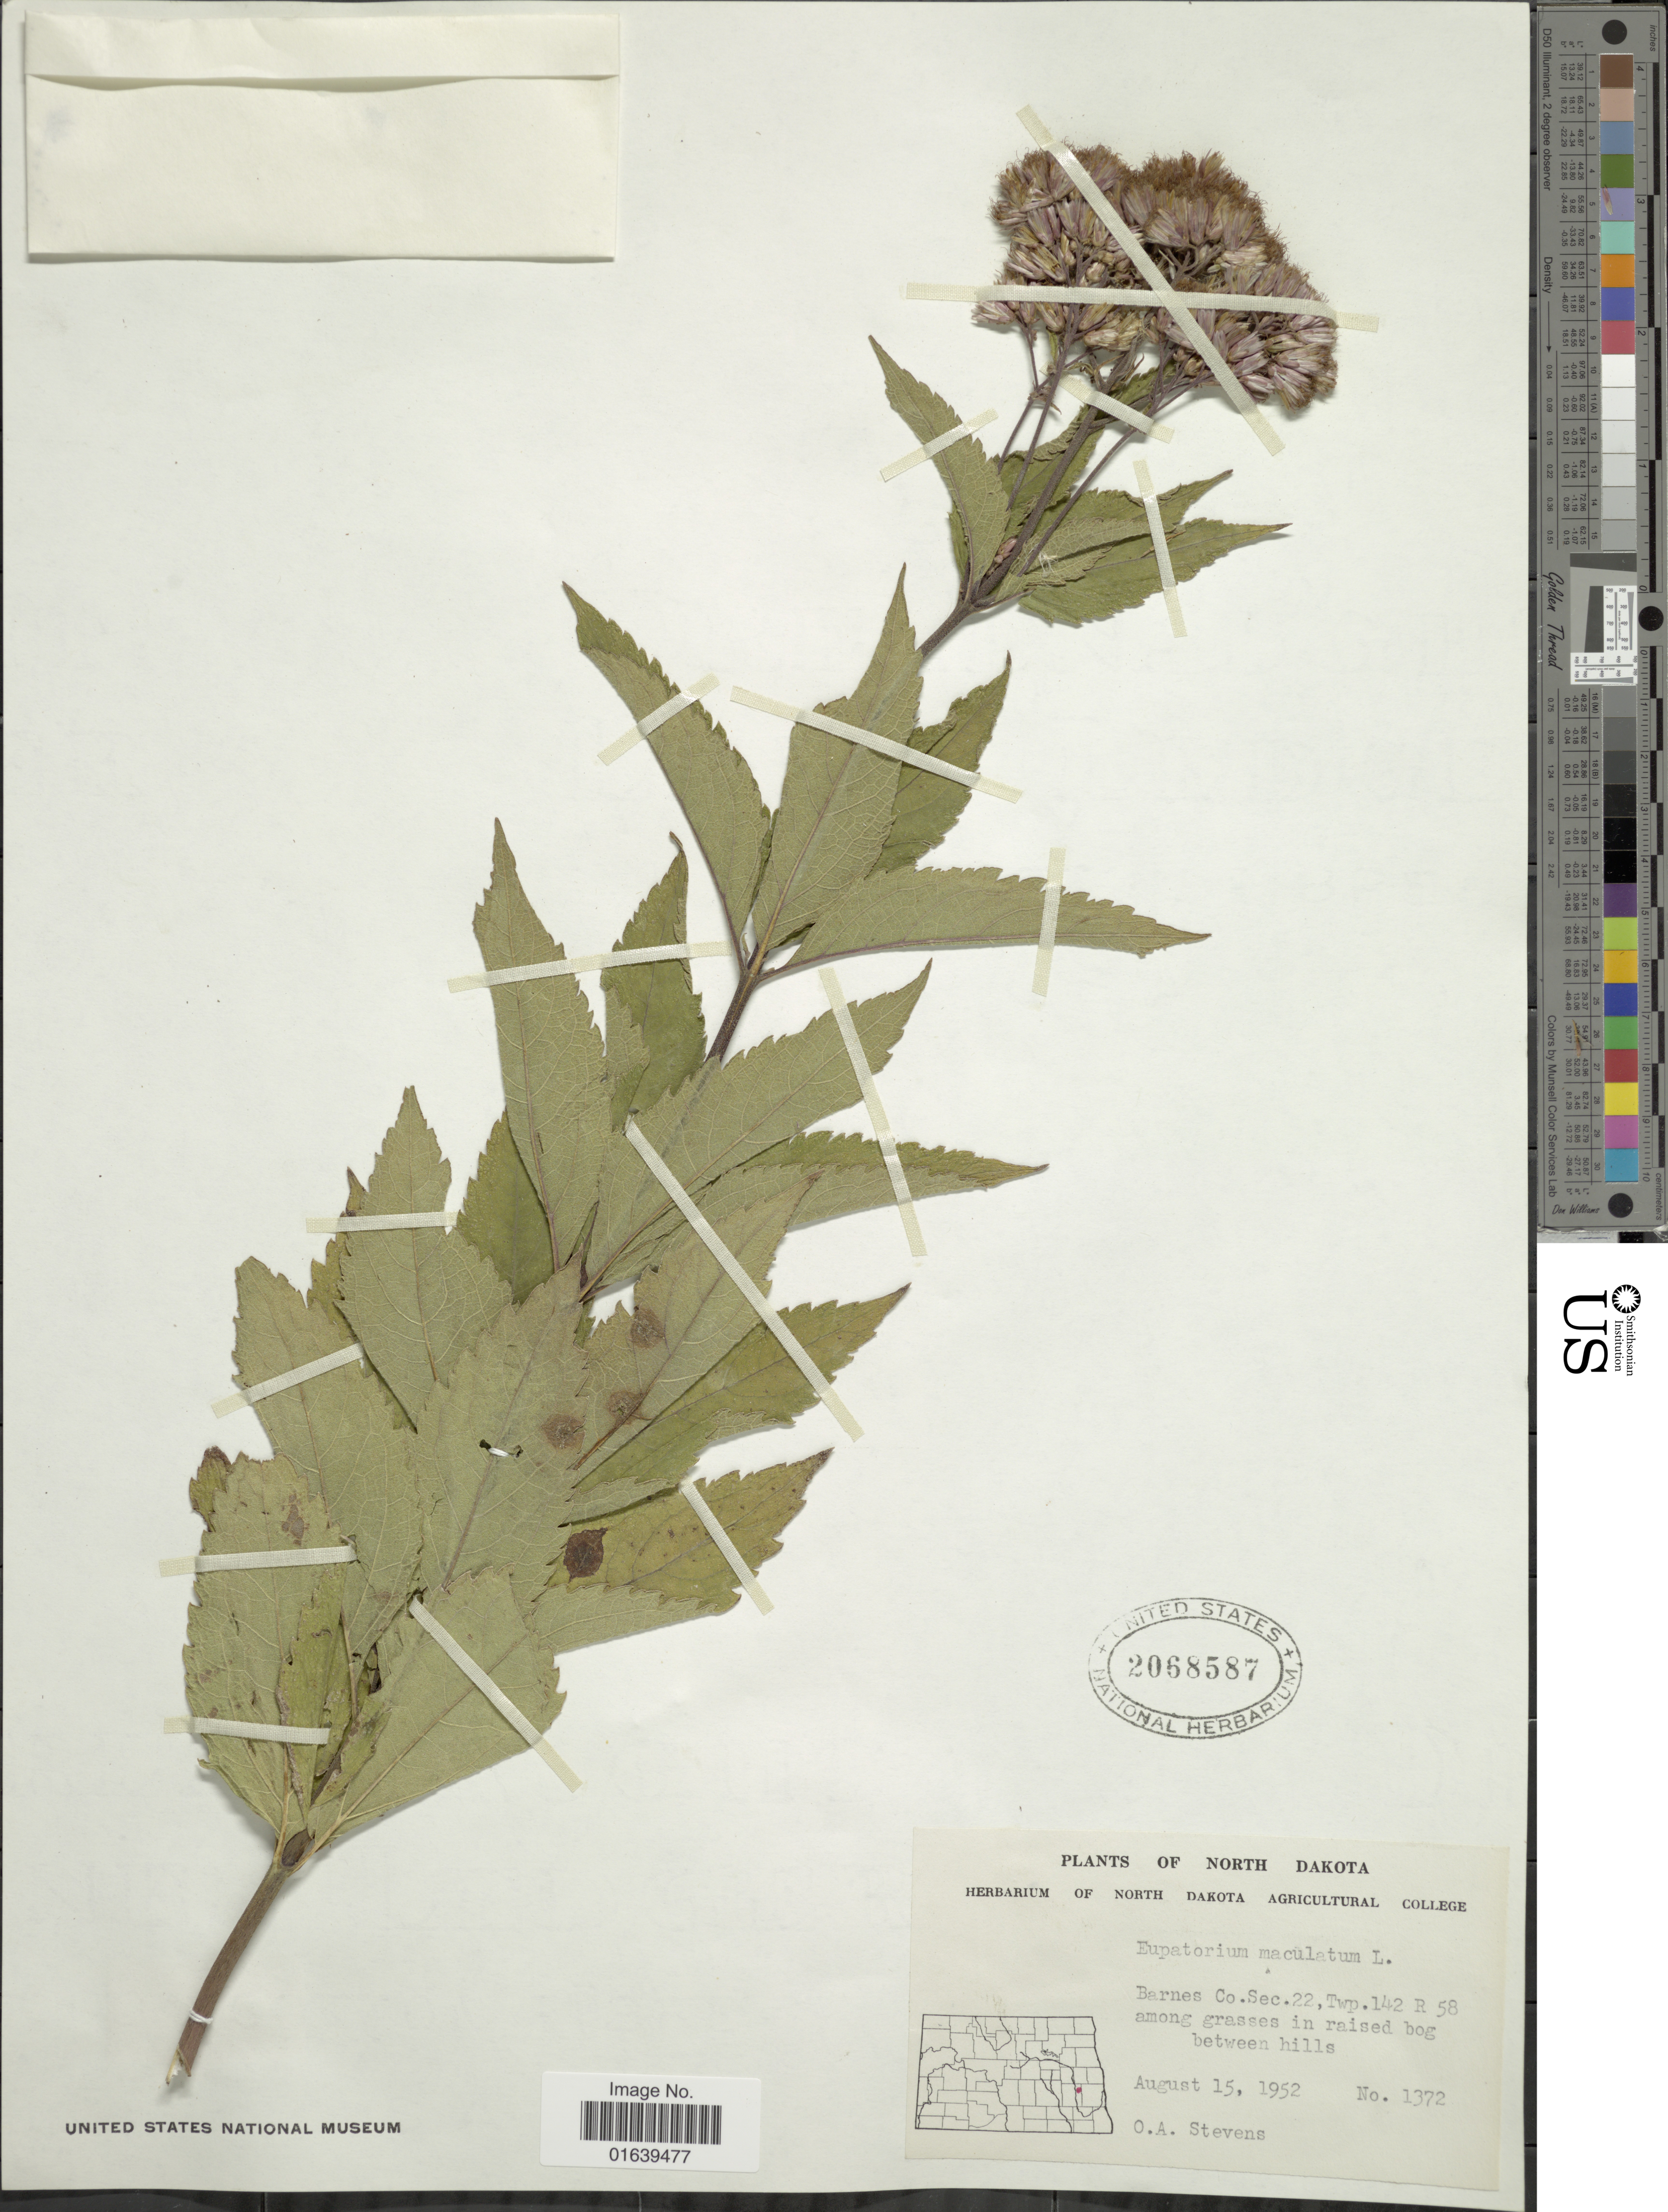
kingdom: Plantae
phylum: Tracheophyta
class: Magnoliopsida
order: Asterales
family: Asteraceae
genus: Eupatorium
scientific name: Eupatorium maculatum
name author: L.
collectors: O. A. Stevens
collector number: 1372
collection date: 1952-08-15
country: United States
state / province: North Dakota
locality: Barnes Co. Sec. 22 Twp. 142 R 58 among grasses in raised bog between hills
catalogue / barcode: US 2068587